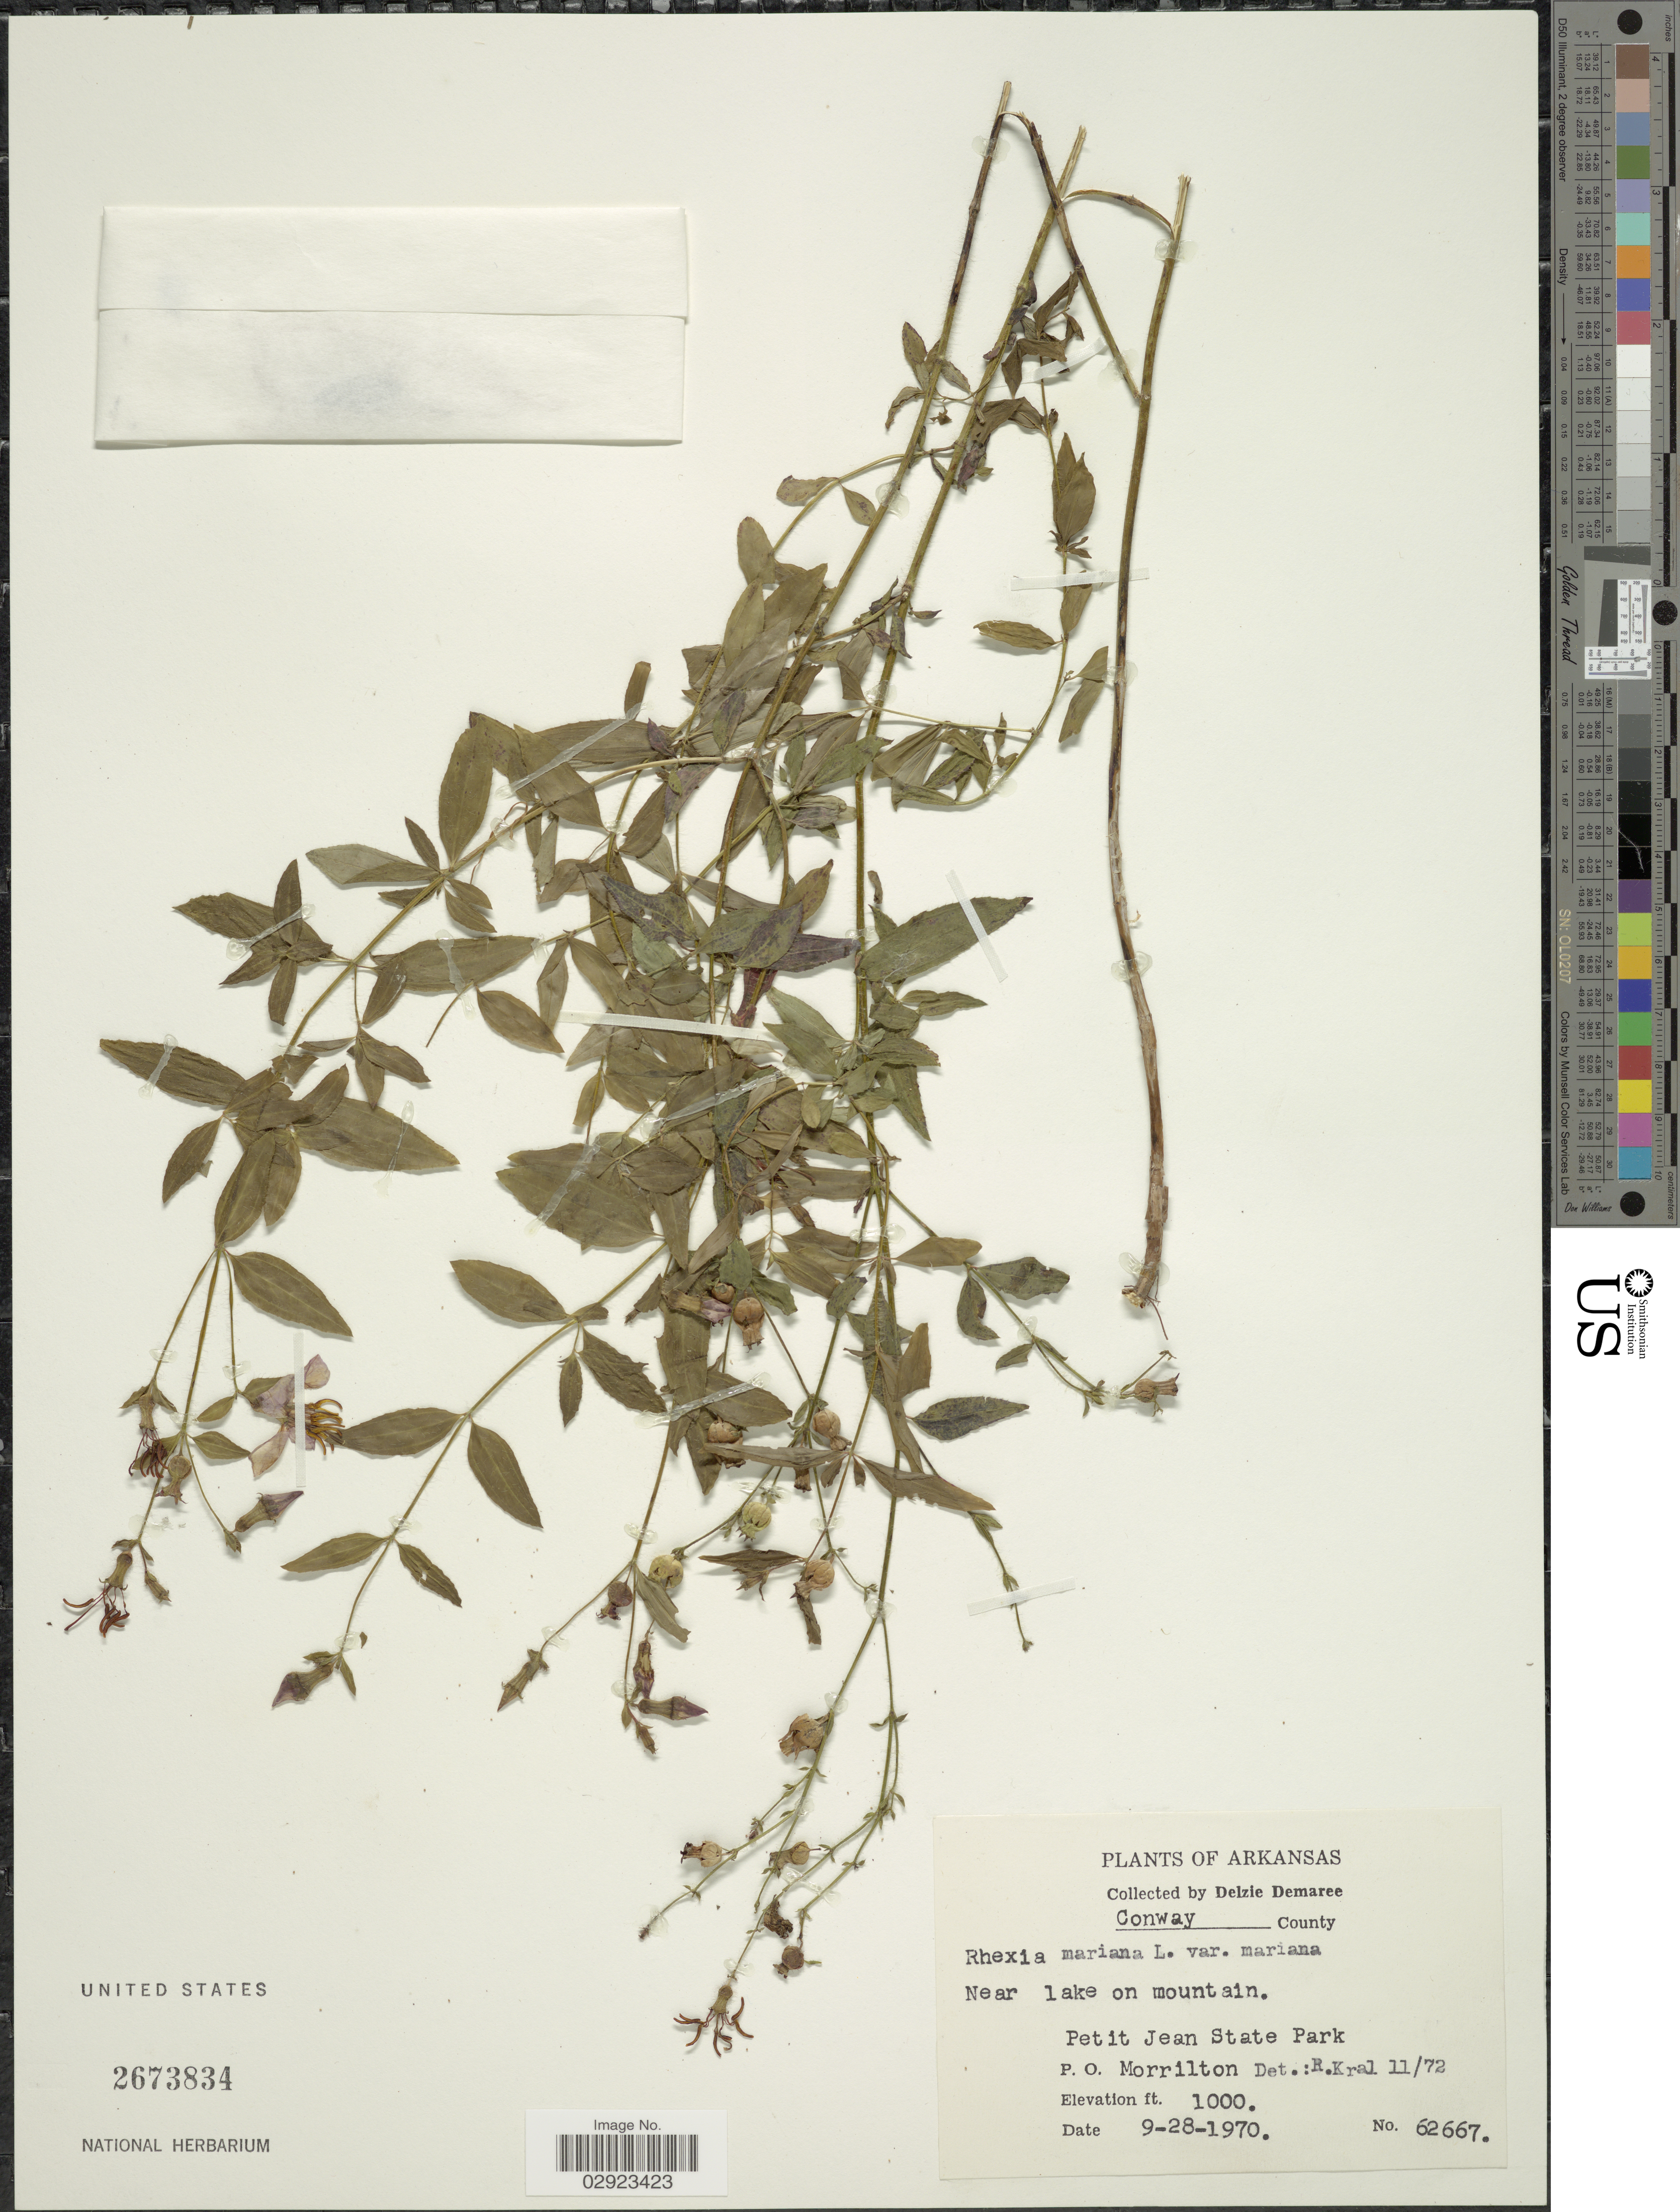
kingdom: Plantae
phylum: Tracheophyta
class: Magnoliopsida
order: Myrtales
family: Melastomataceae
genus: Rhexia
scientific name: Rhexia mariana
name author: L.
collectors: D. Damaree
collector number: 62667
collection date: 1970-09-28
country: United States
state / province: Arkansas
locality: Conway County, Near lake on mountain. Petit Jean State Park, P.O. Morrilton.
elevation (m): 305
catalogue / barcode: US 2673834